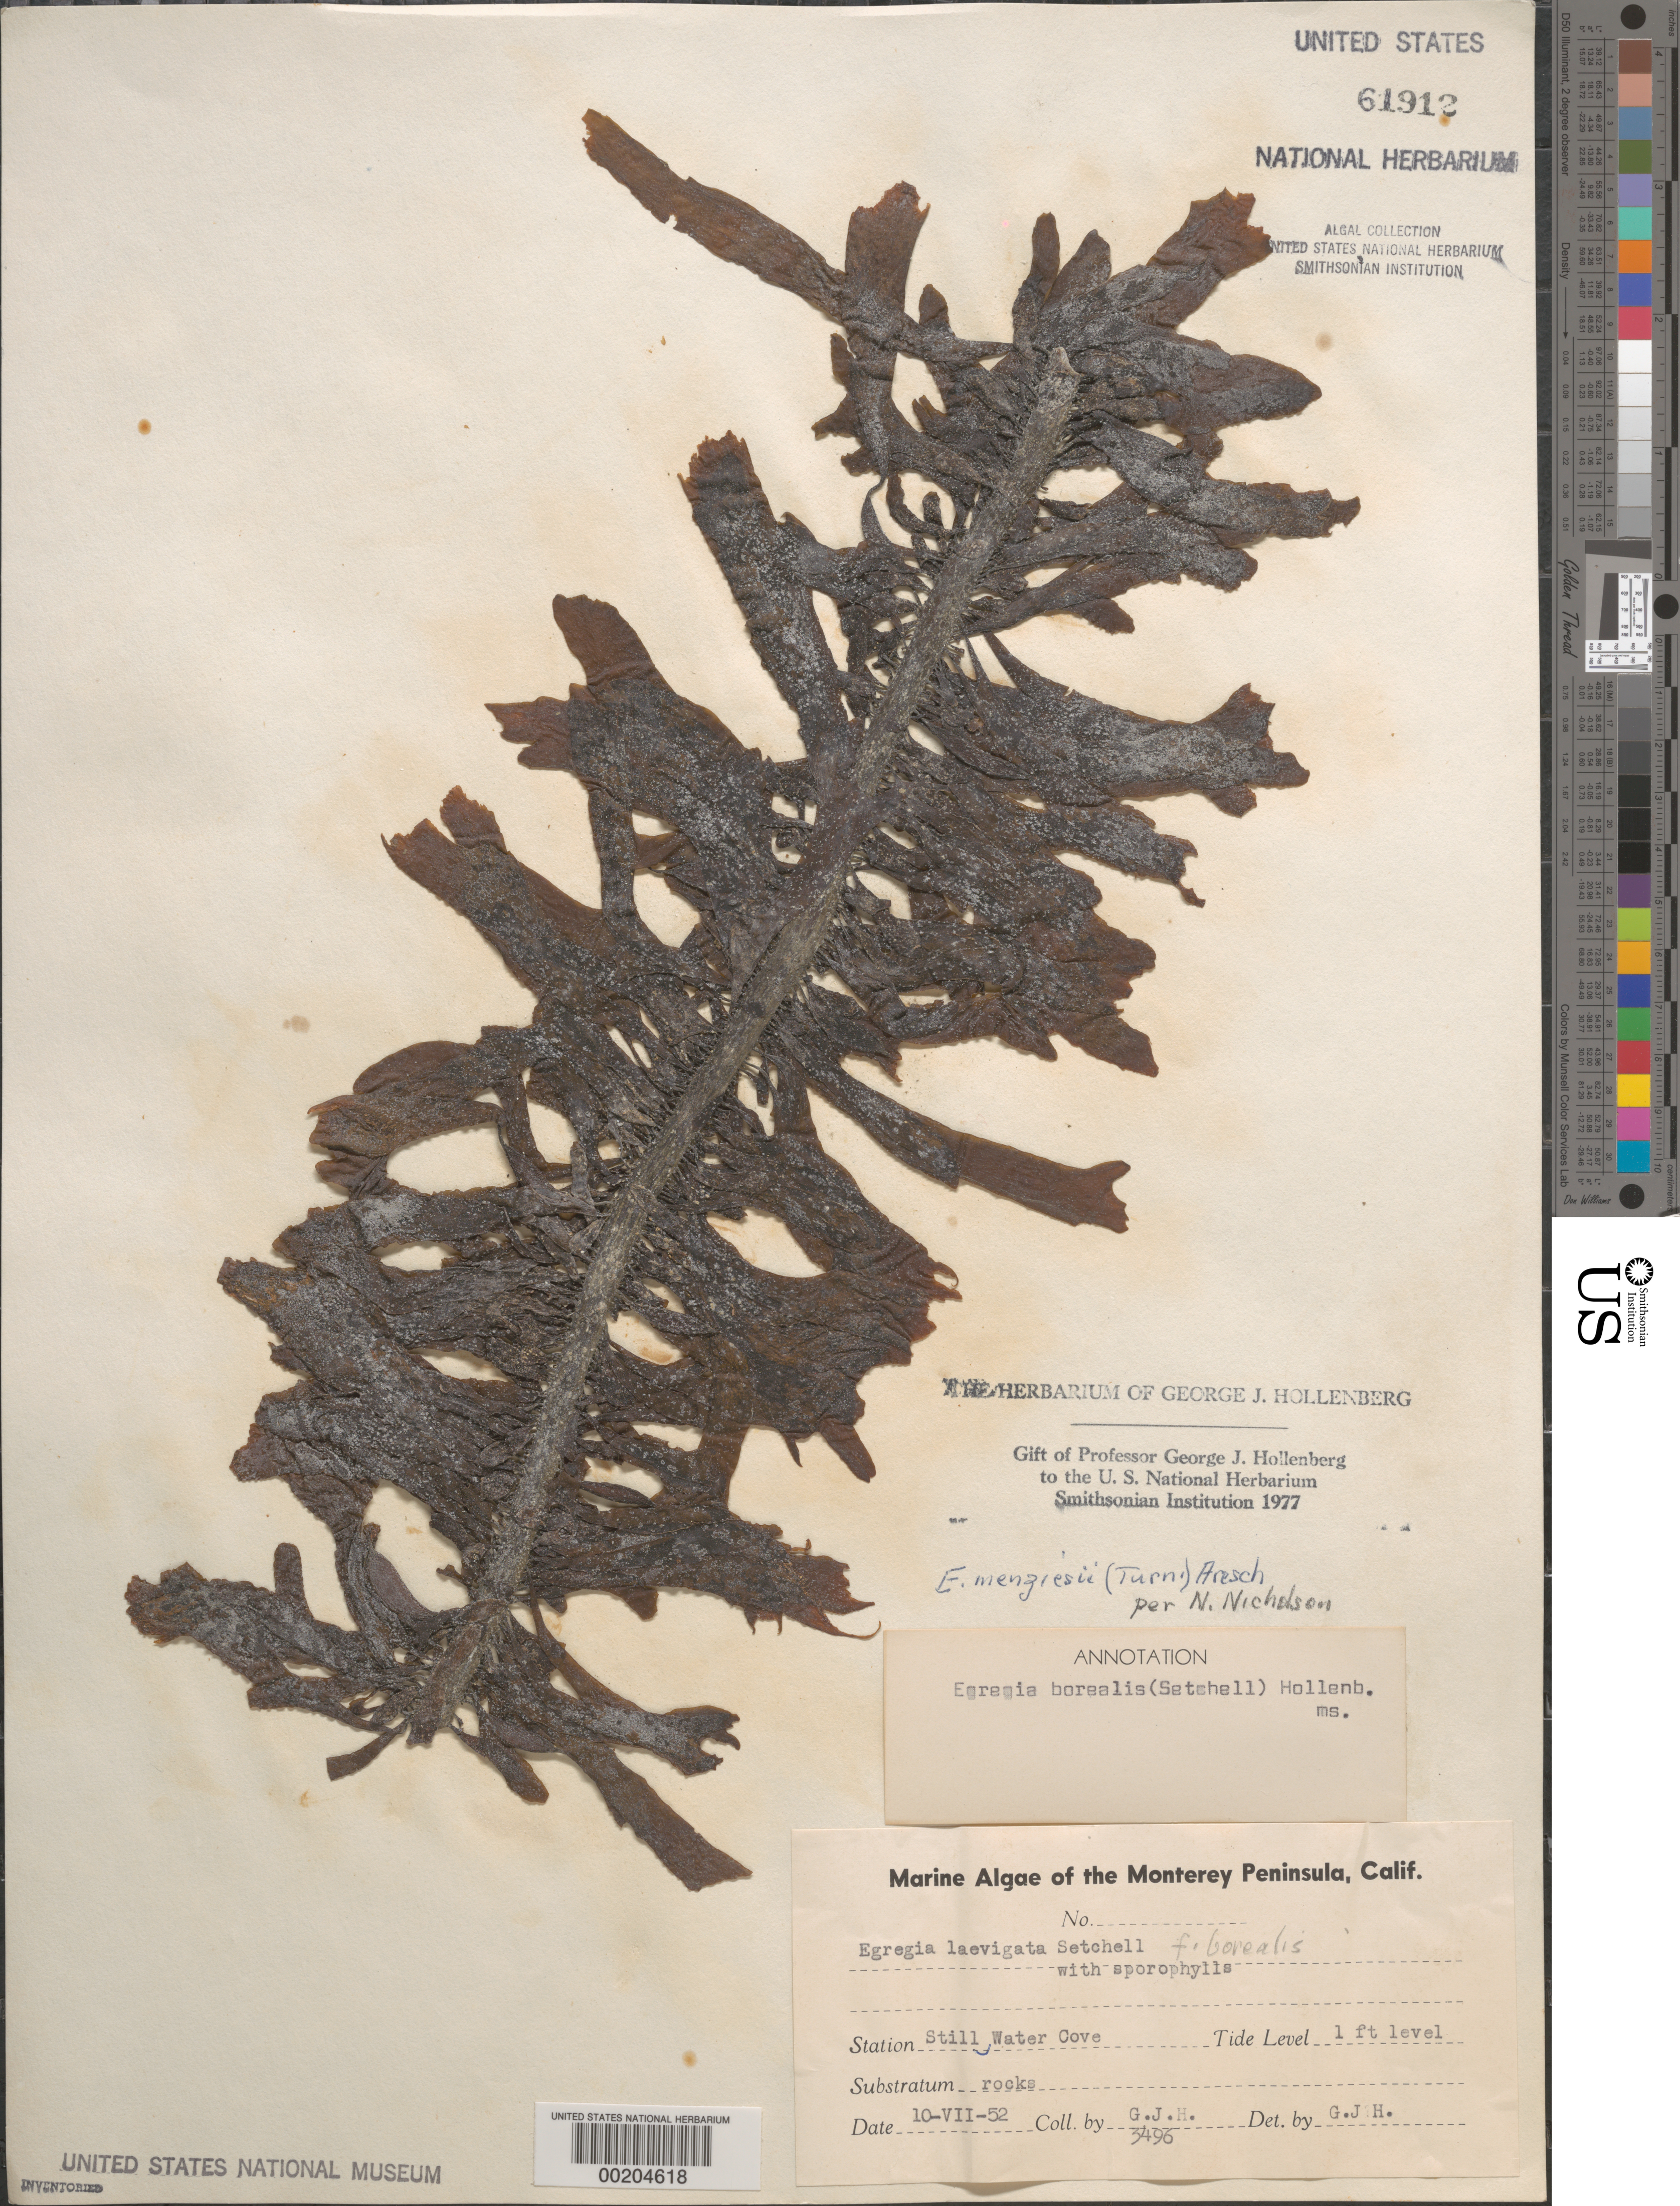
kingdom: Chromista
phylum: Ochrophyta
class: Phaeophyceae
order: Laminariales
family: Lessoniaceae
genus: Egregia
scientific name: Egregia menziesii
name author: (Turner) Aresch.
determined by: Nicholson, Nancy L.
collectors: G. Hollenberg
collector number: GJH 3496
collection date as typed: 10 Jul 1952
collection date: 1952-07-10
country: United States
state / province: California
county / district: Monterey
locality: Stillwater Cove, Monterey Peninsula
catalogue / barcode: US 61912